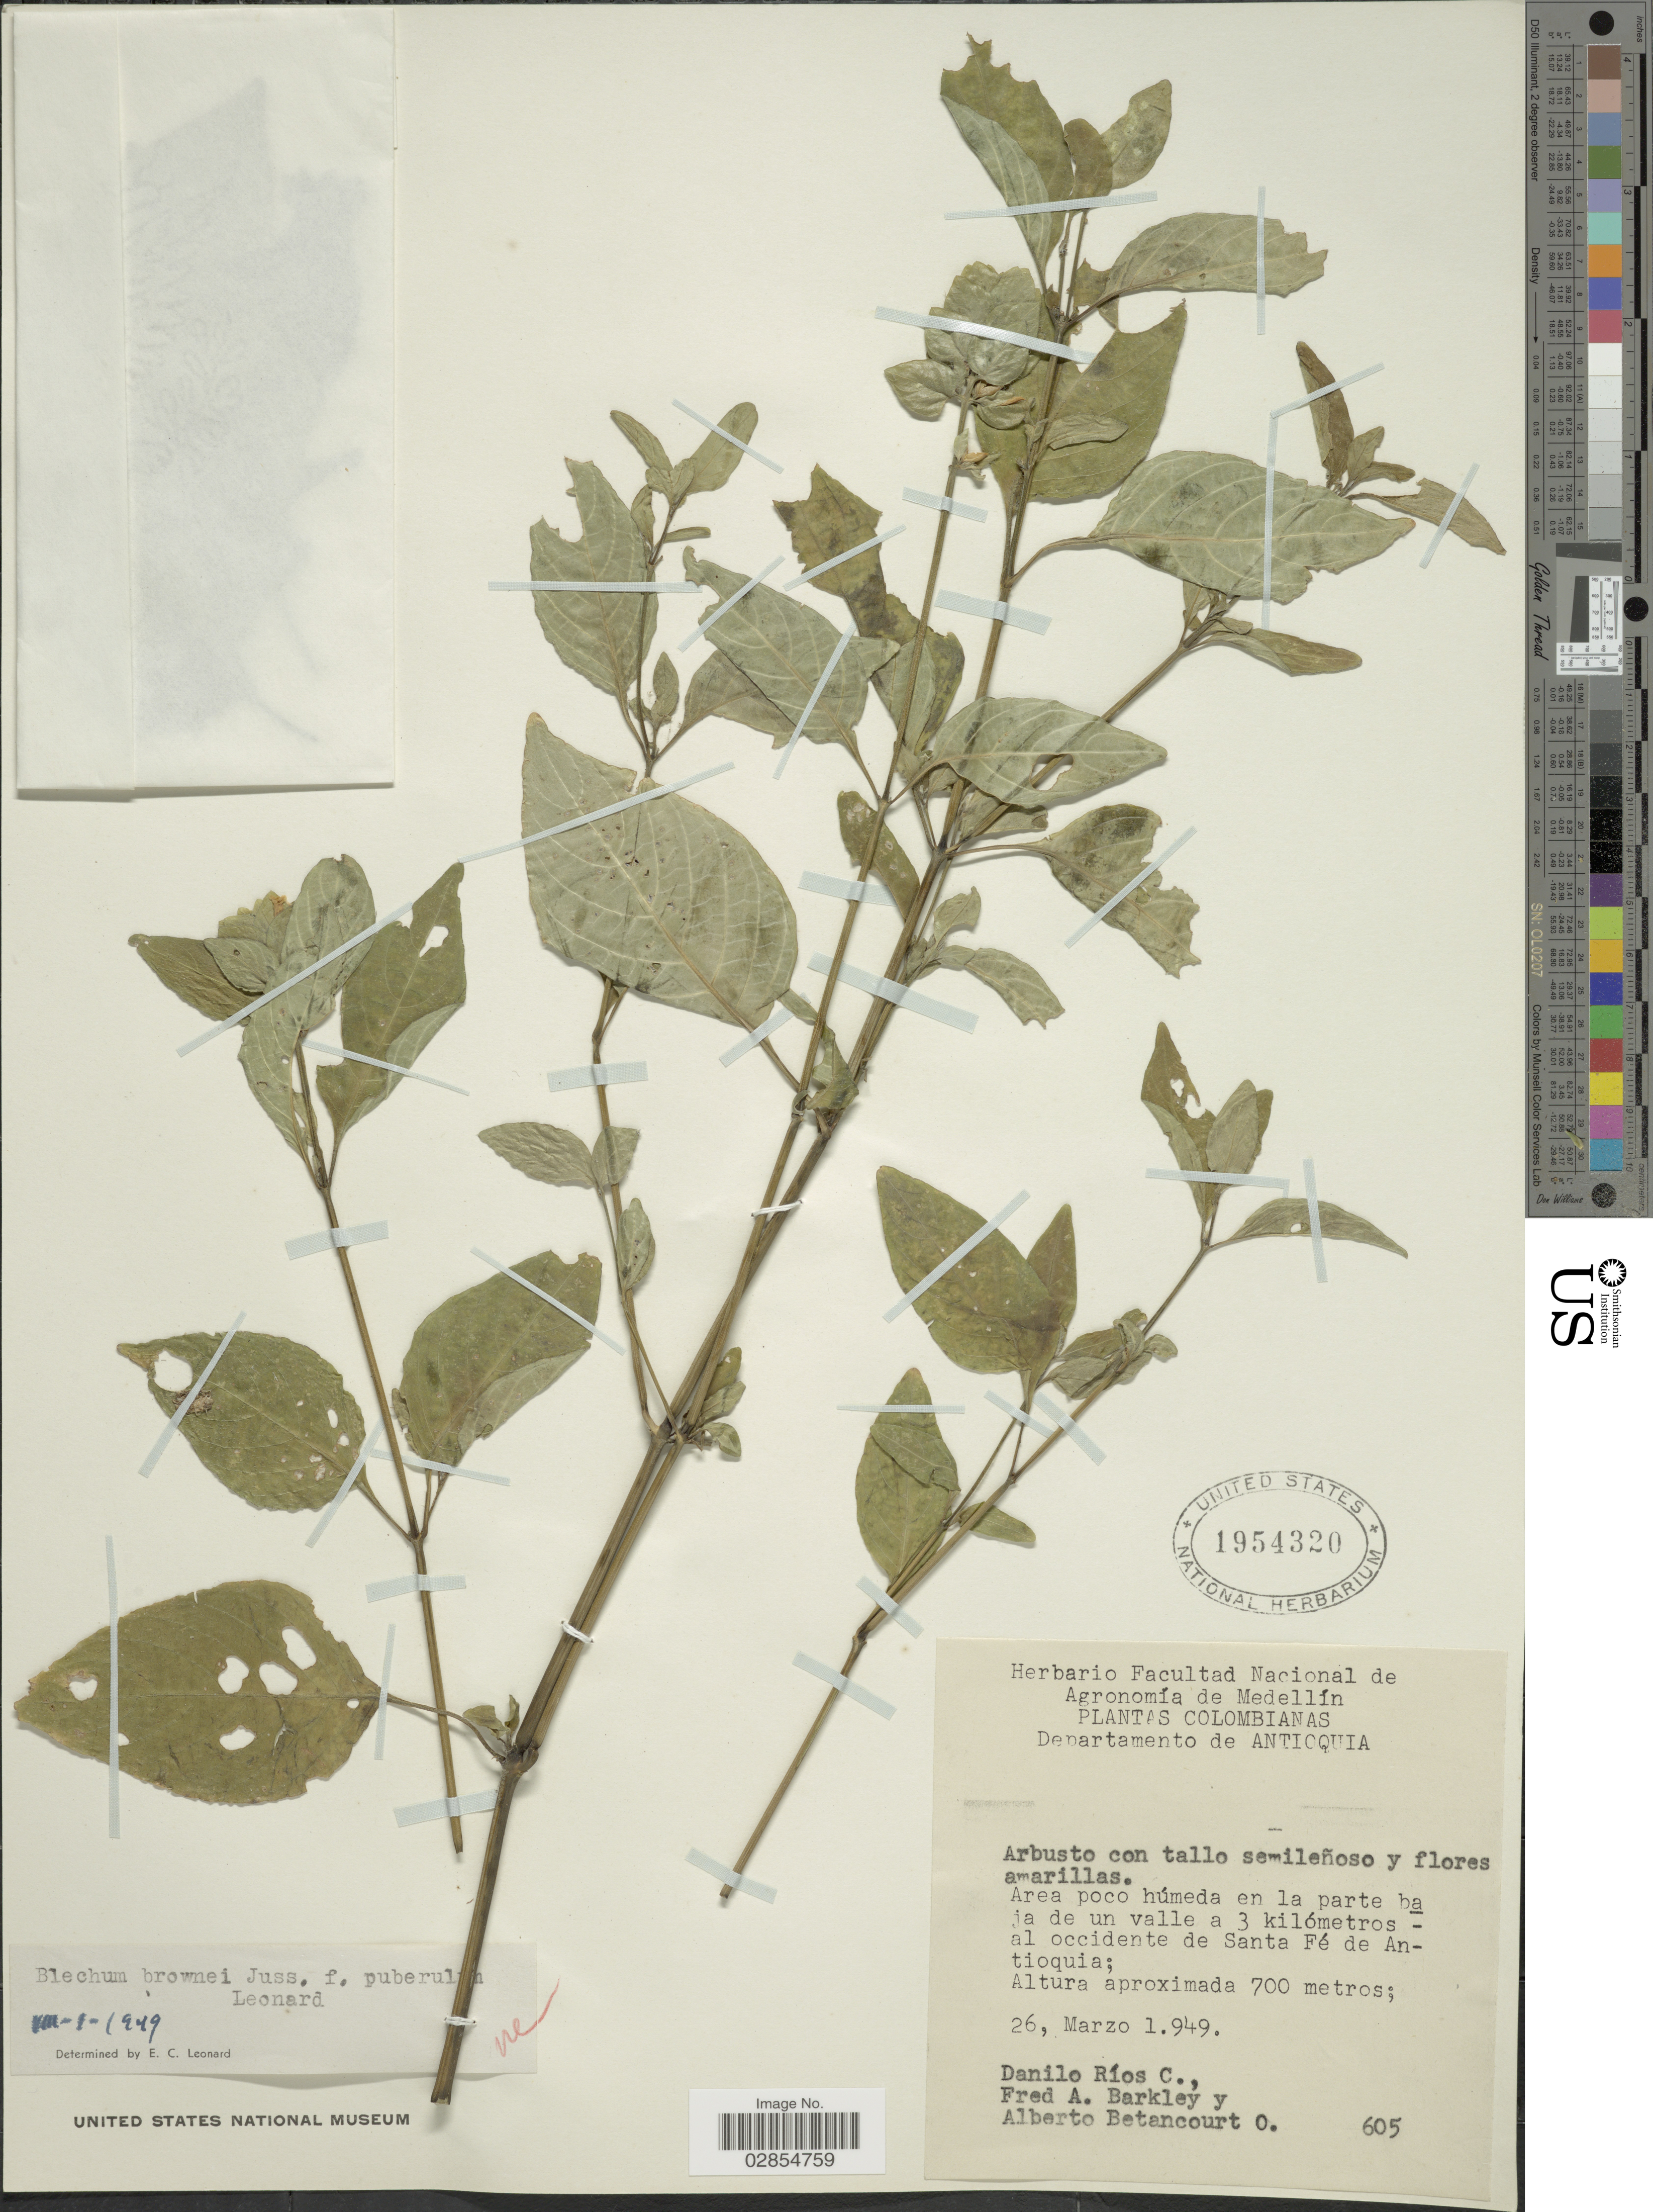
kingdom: Plantae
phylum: Tracheophyta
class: Magnoliopsida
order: Lamiales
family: Acanthaceae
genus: Blechum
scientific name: Blechum pyramidatum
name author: (Lam.) Urb.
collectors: D. Rios C., F. A. Barkley & A. Betancourt O.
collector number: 605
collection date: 1949-03-26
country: Colombia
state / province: Antioquia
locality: Departamento de Antioquia. Area poco húmeda en la parte baja de un valle a 3 kilómetros - al occidente de Santa Fé de Antioquia.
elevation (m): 700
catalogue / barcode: US 1954320